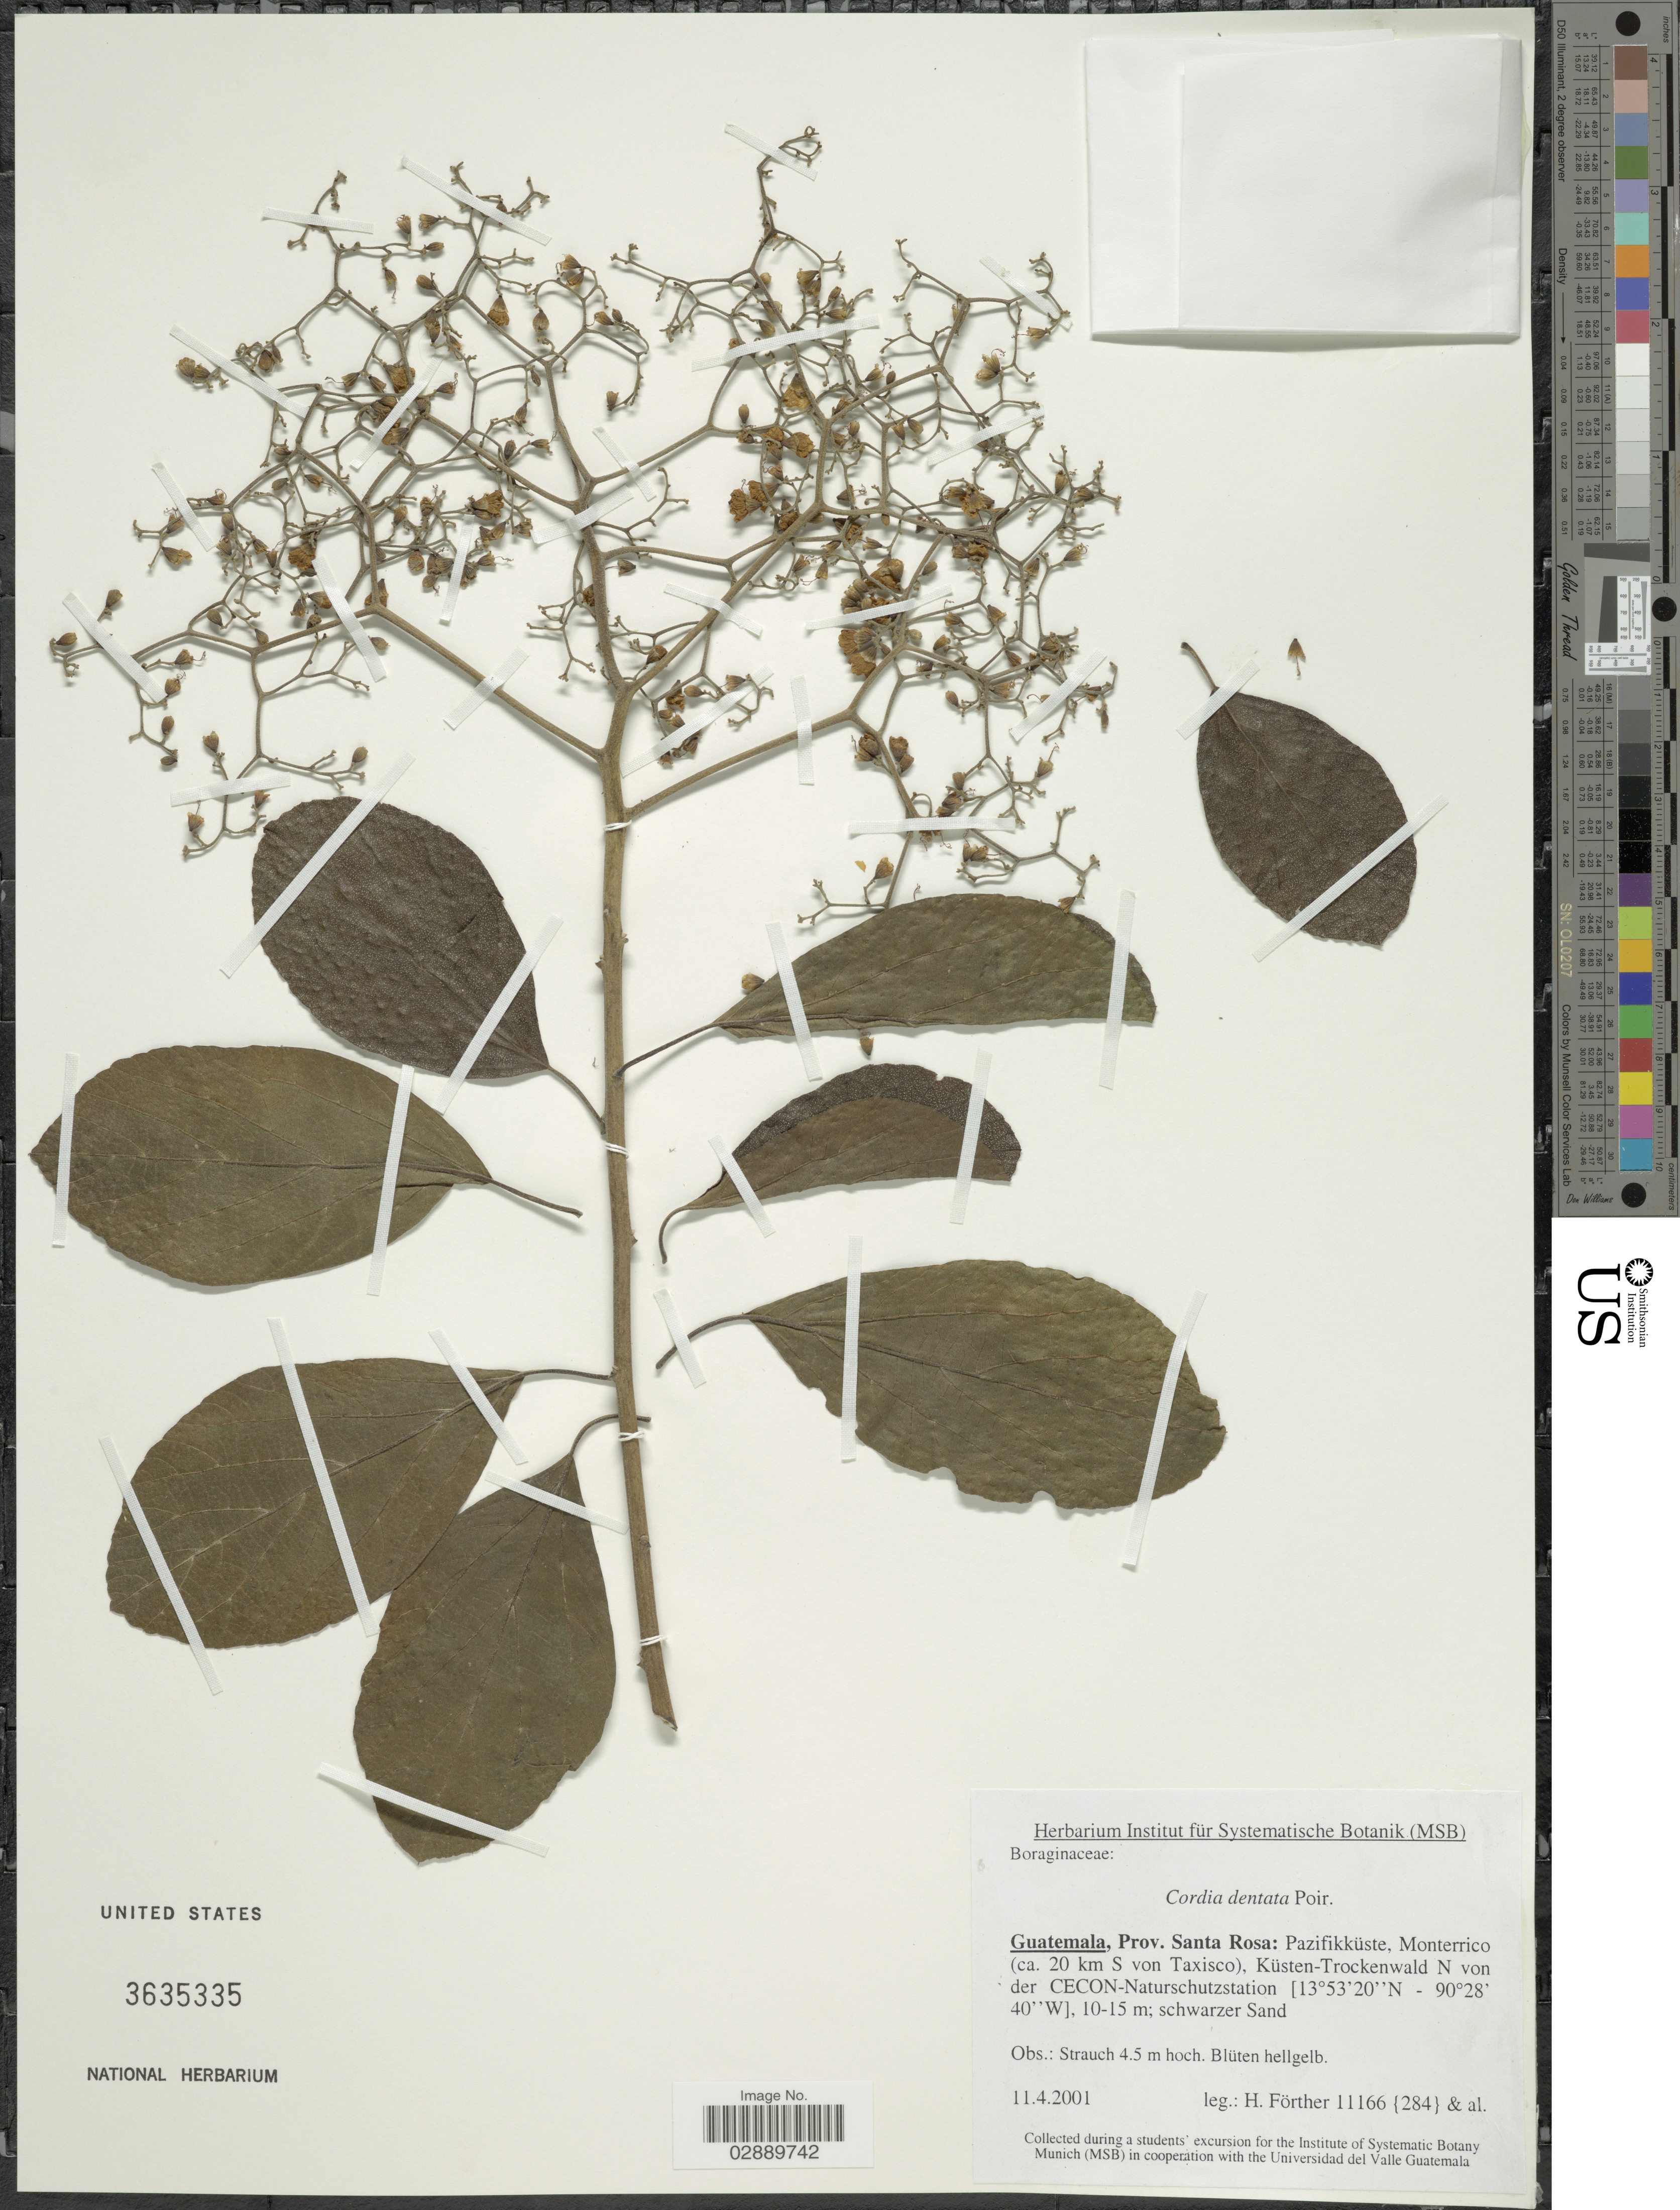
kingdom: Plantae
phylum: Tracheophyta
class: Magnoliopsida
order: Boraginales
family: Cordiaceae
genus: Cordia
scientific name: Cordia dentata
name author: Poir.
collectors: H. Förther & et al.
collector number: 11166{284}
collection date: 2001-04-11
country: Guatemala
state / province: Santa Rosa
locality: Pazifikküste, Monterrico (ca. 20 km S von Taxisco), Küsten-Trockenwald N von der CECON-Naturschutzstation.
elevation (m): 10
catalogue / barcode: US 3635335